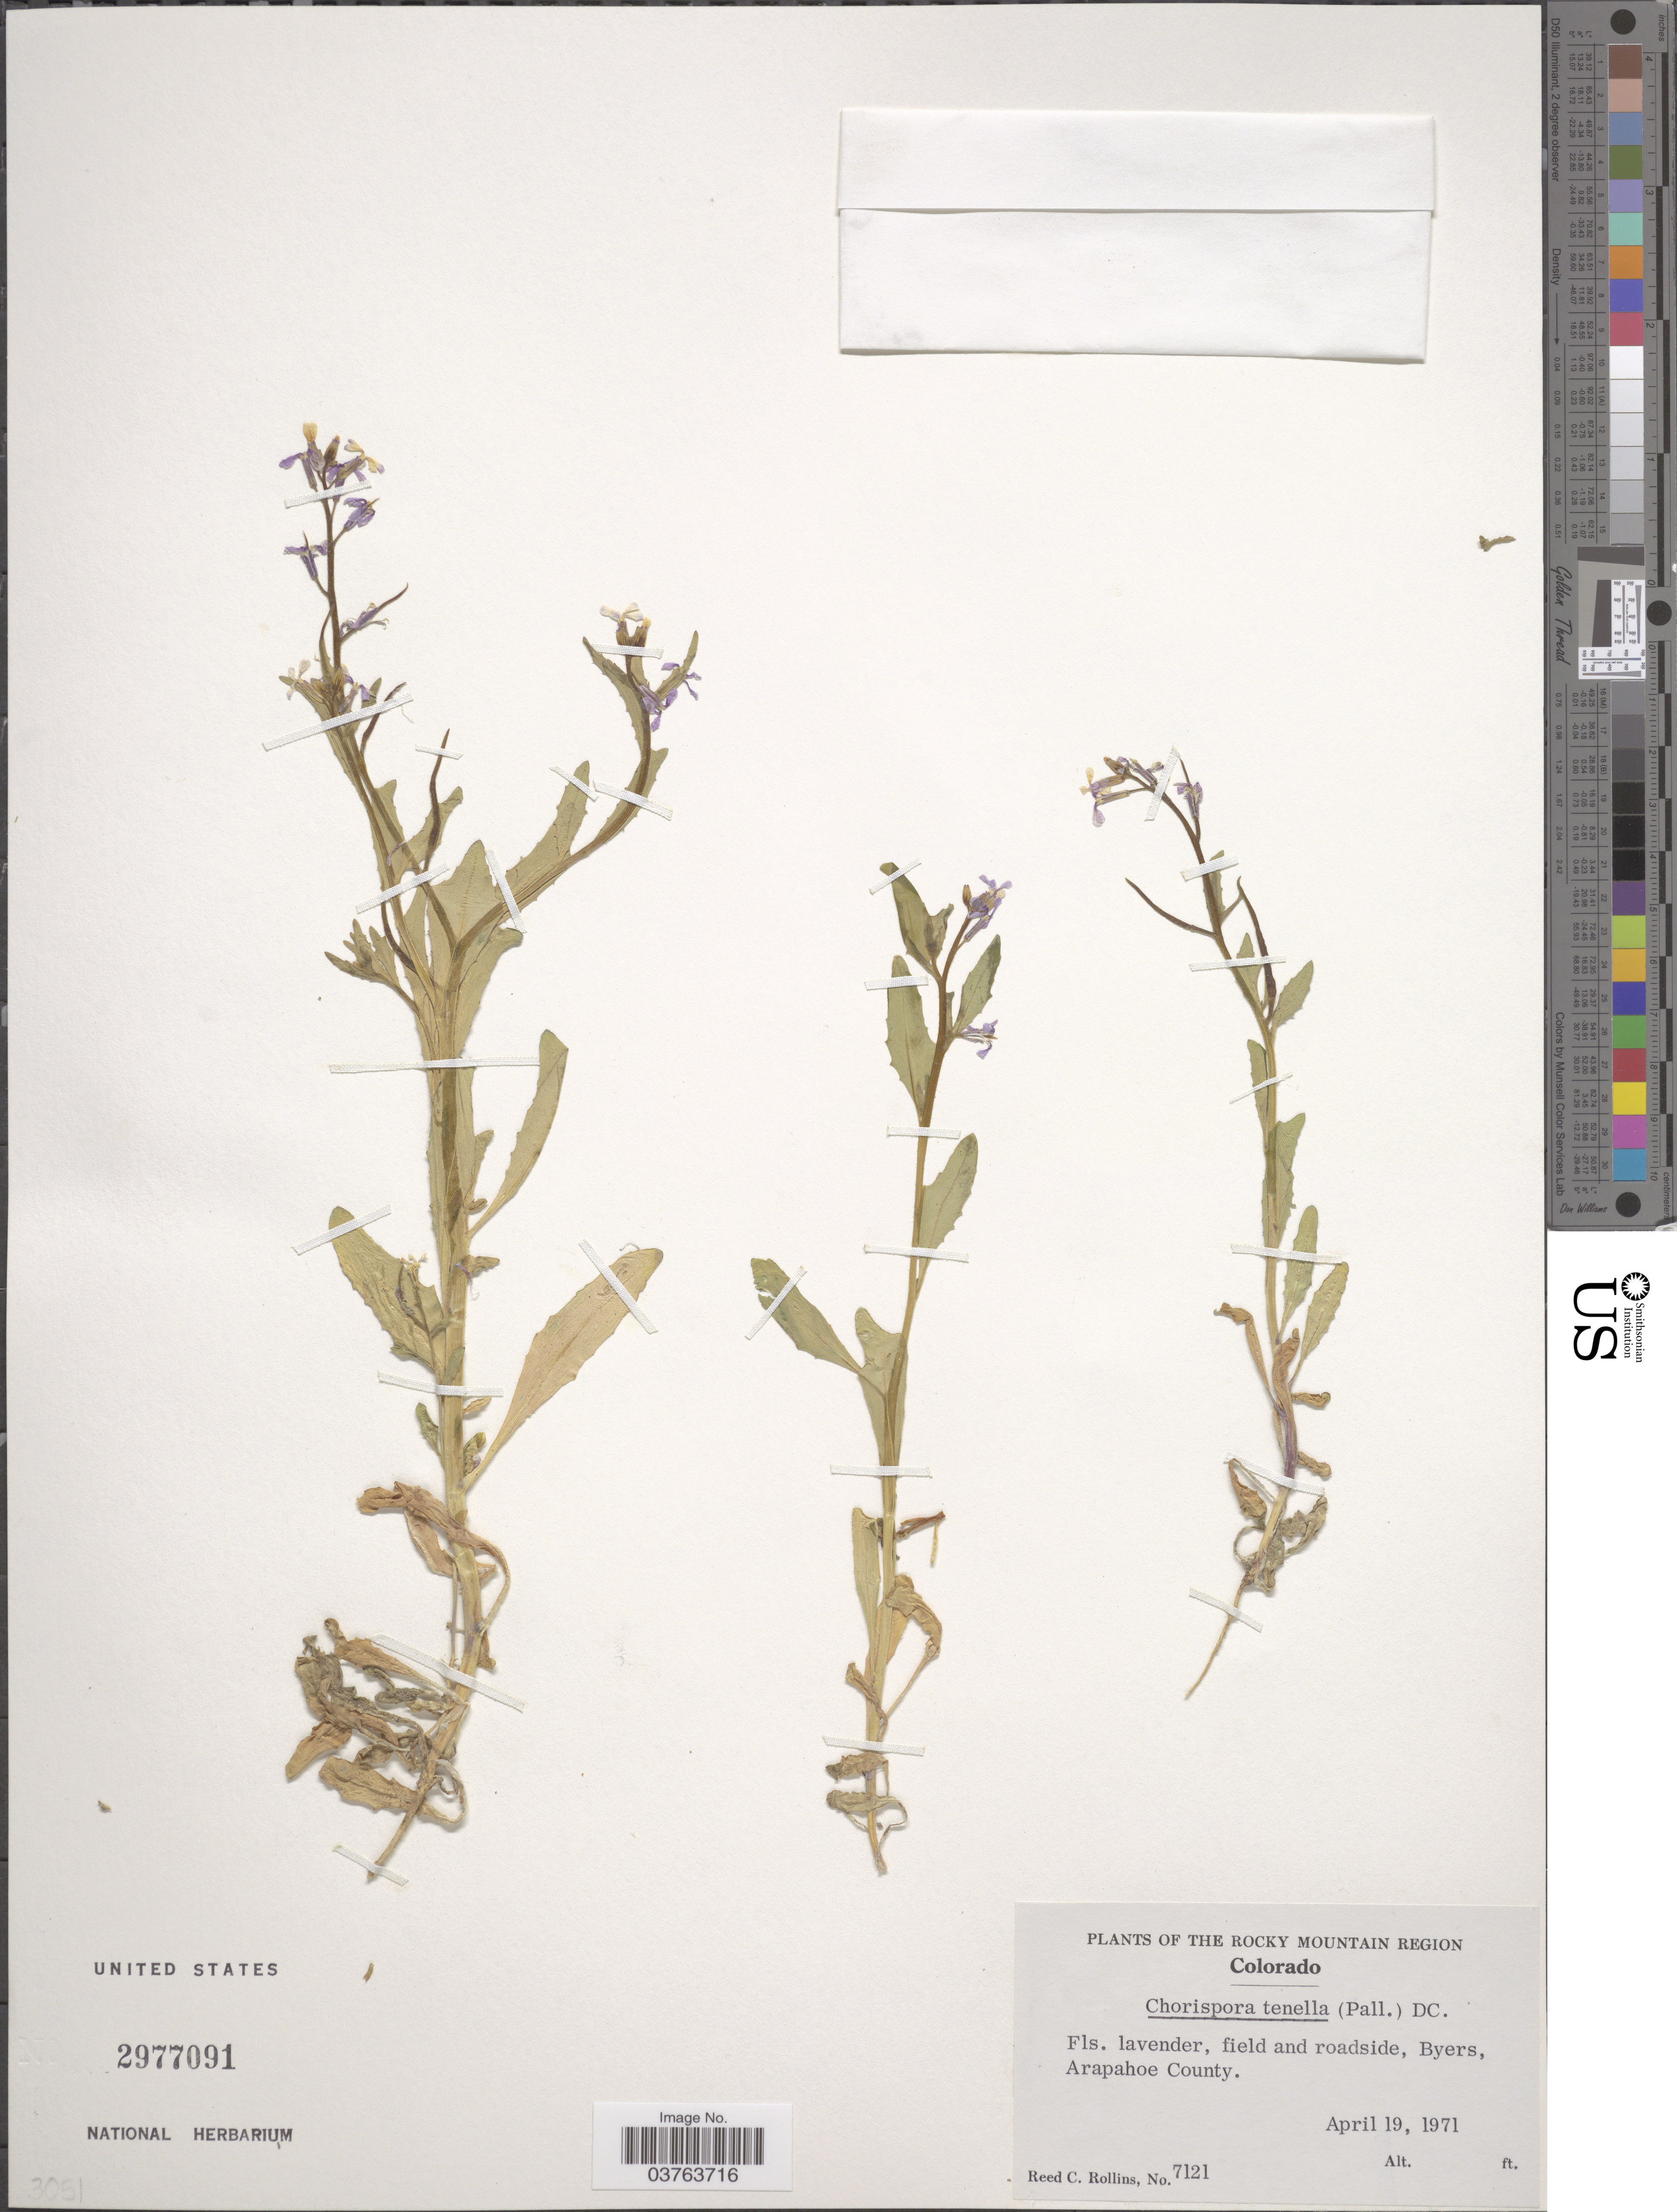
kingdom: Plantae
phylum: Tracheophyta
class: Magnoliopsida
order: Brassicales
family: Brassicaceae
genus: Chorispora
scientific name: Chorispora tenella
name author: DC.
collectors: R. C. Rollins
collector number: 7121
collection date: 1971-04-19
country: United States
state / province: Colorado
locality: The Rocky Mountain Region. Field and roadside, Byers, Arapahoe County.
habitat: field and roadside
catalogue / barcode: US 2977091